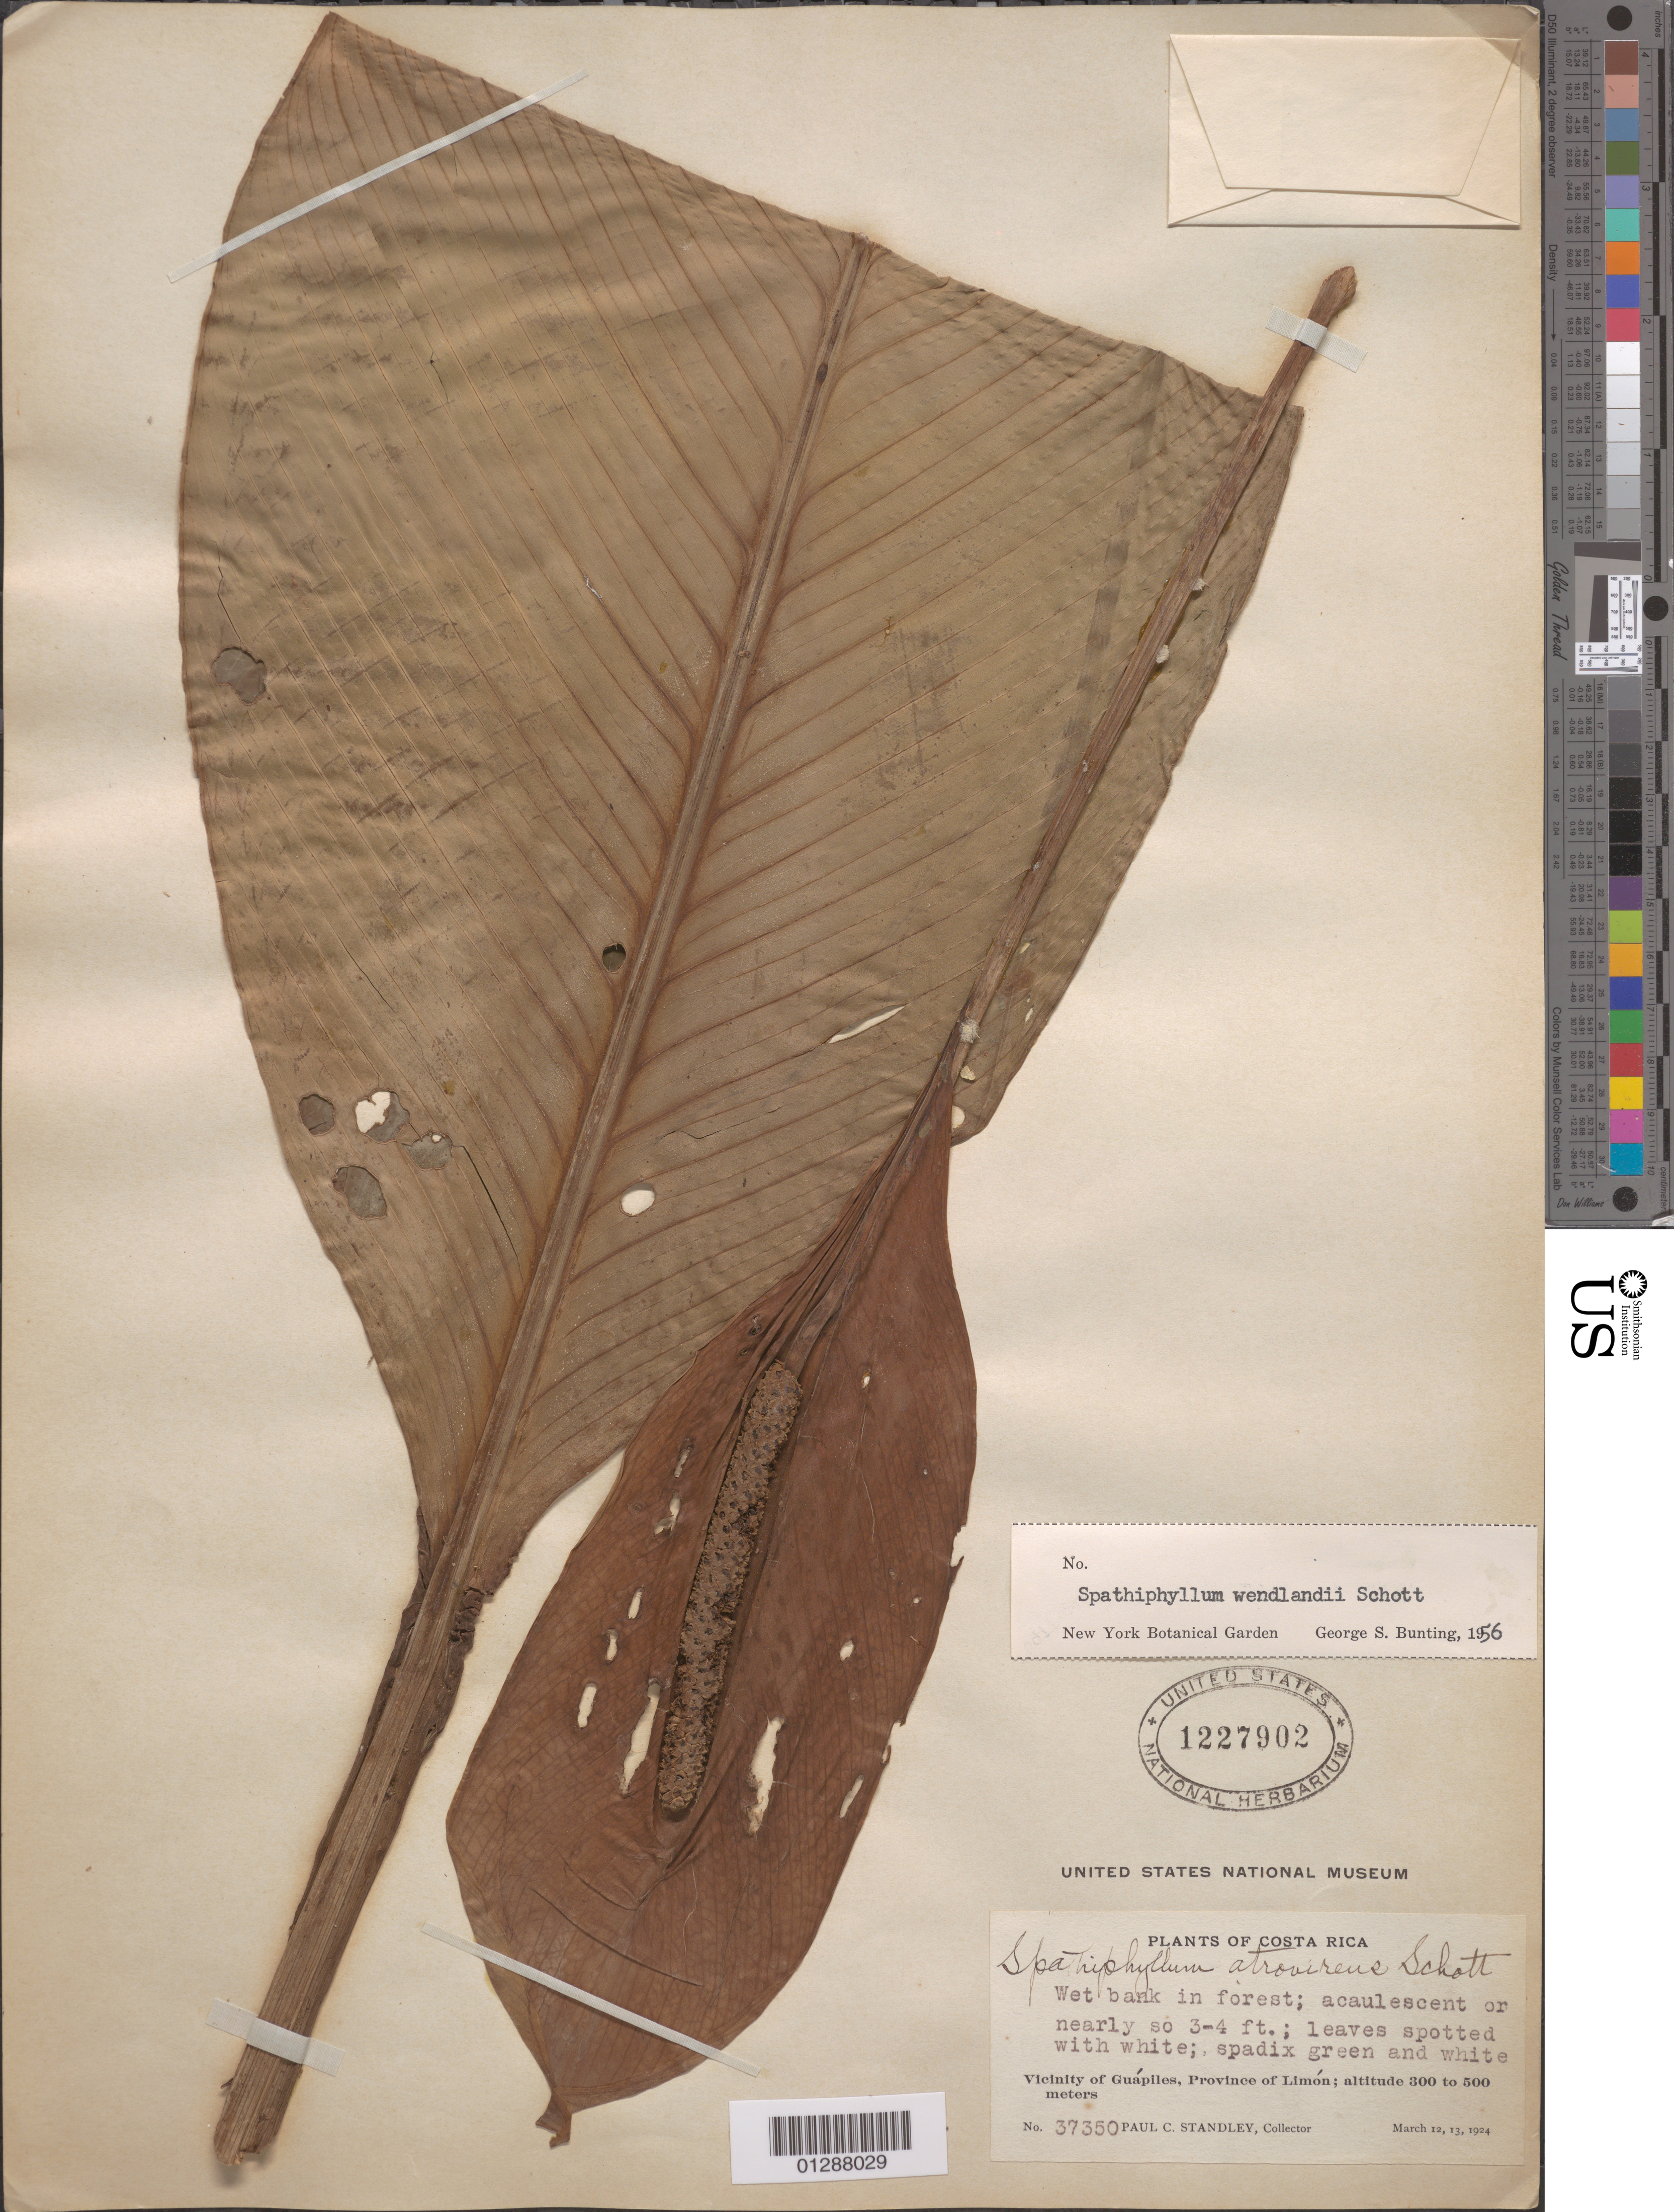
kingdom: Plantae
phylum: Tracheophyta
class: Liliopsida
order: Alismatales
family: Araceae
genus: Spathiphyllum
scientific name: Spathiphyllum wendlandii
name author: Schott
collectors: P. C. Standley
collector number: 37350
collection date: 1924-03-12/1924-03-13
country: Costa Rica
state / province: Limón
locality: Vicinity of Guápiles.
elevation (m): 300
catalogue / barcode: US 1227902